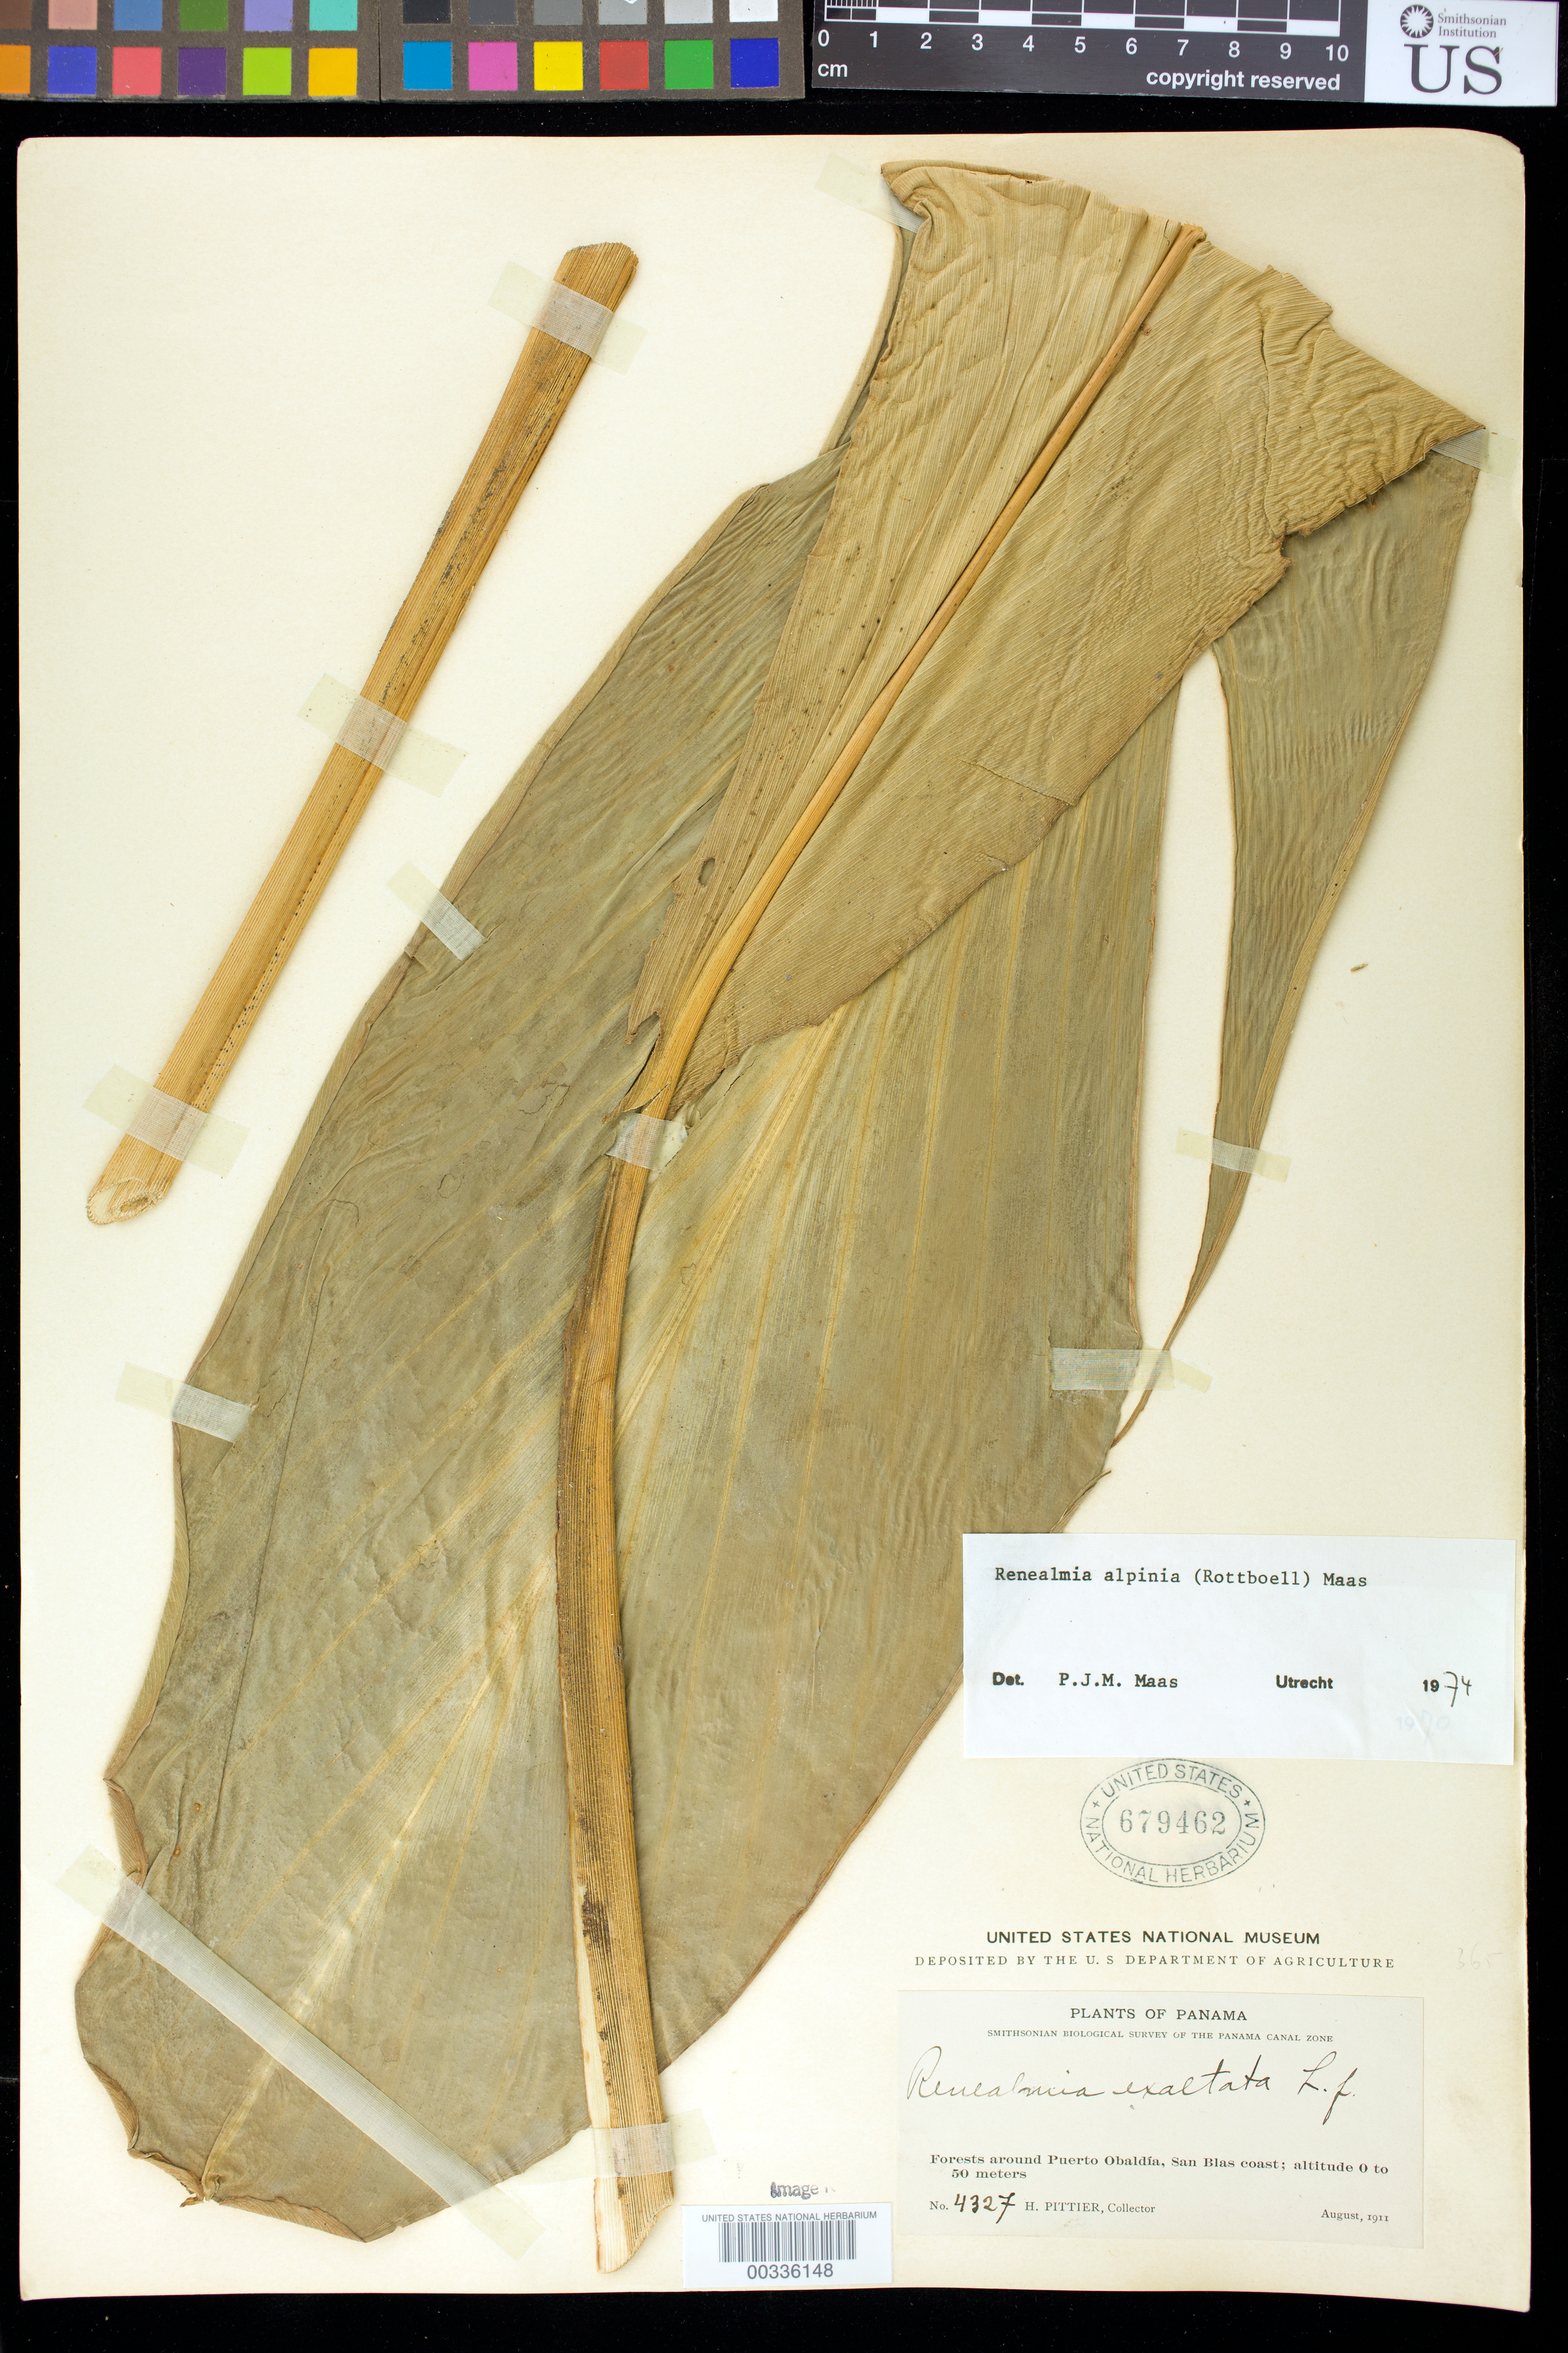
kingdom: Plantae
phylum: Tracheophyta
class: Liliopsida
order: Zingiberales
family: Zingiberaceae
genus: Renealmia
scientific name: Renealmia alpinia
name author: (Rottb.) Maas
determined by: Maas, Paul J. M.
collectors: H. F. Pittier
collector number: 4327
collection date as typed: Aug 1911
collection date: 1911-08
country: Panama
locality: Forests around Puerto Obaldia, San Blas coast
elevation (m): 0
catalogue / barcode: US 679462